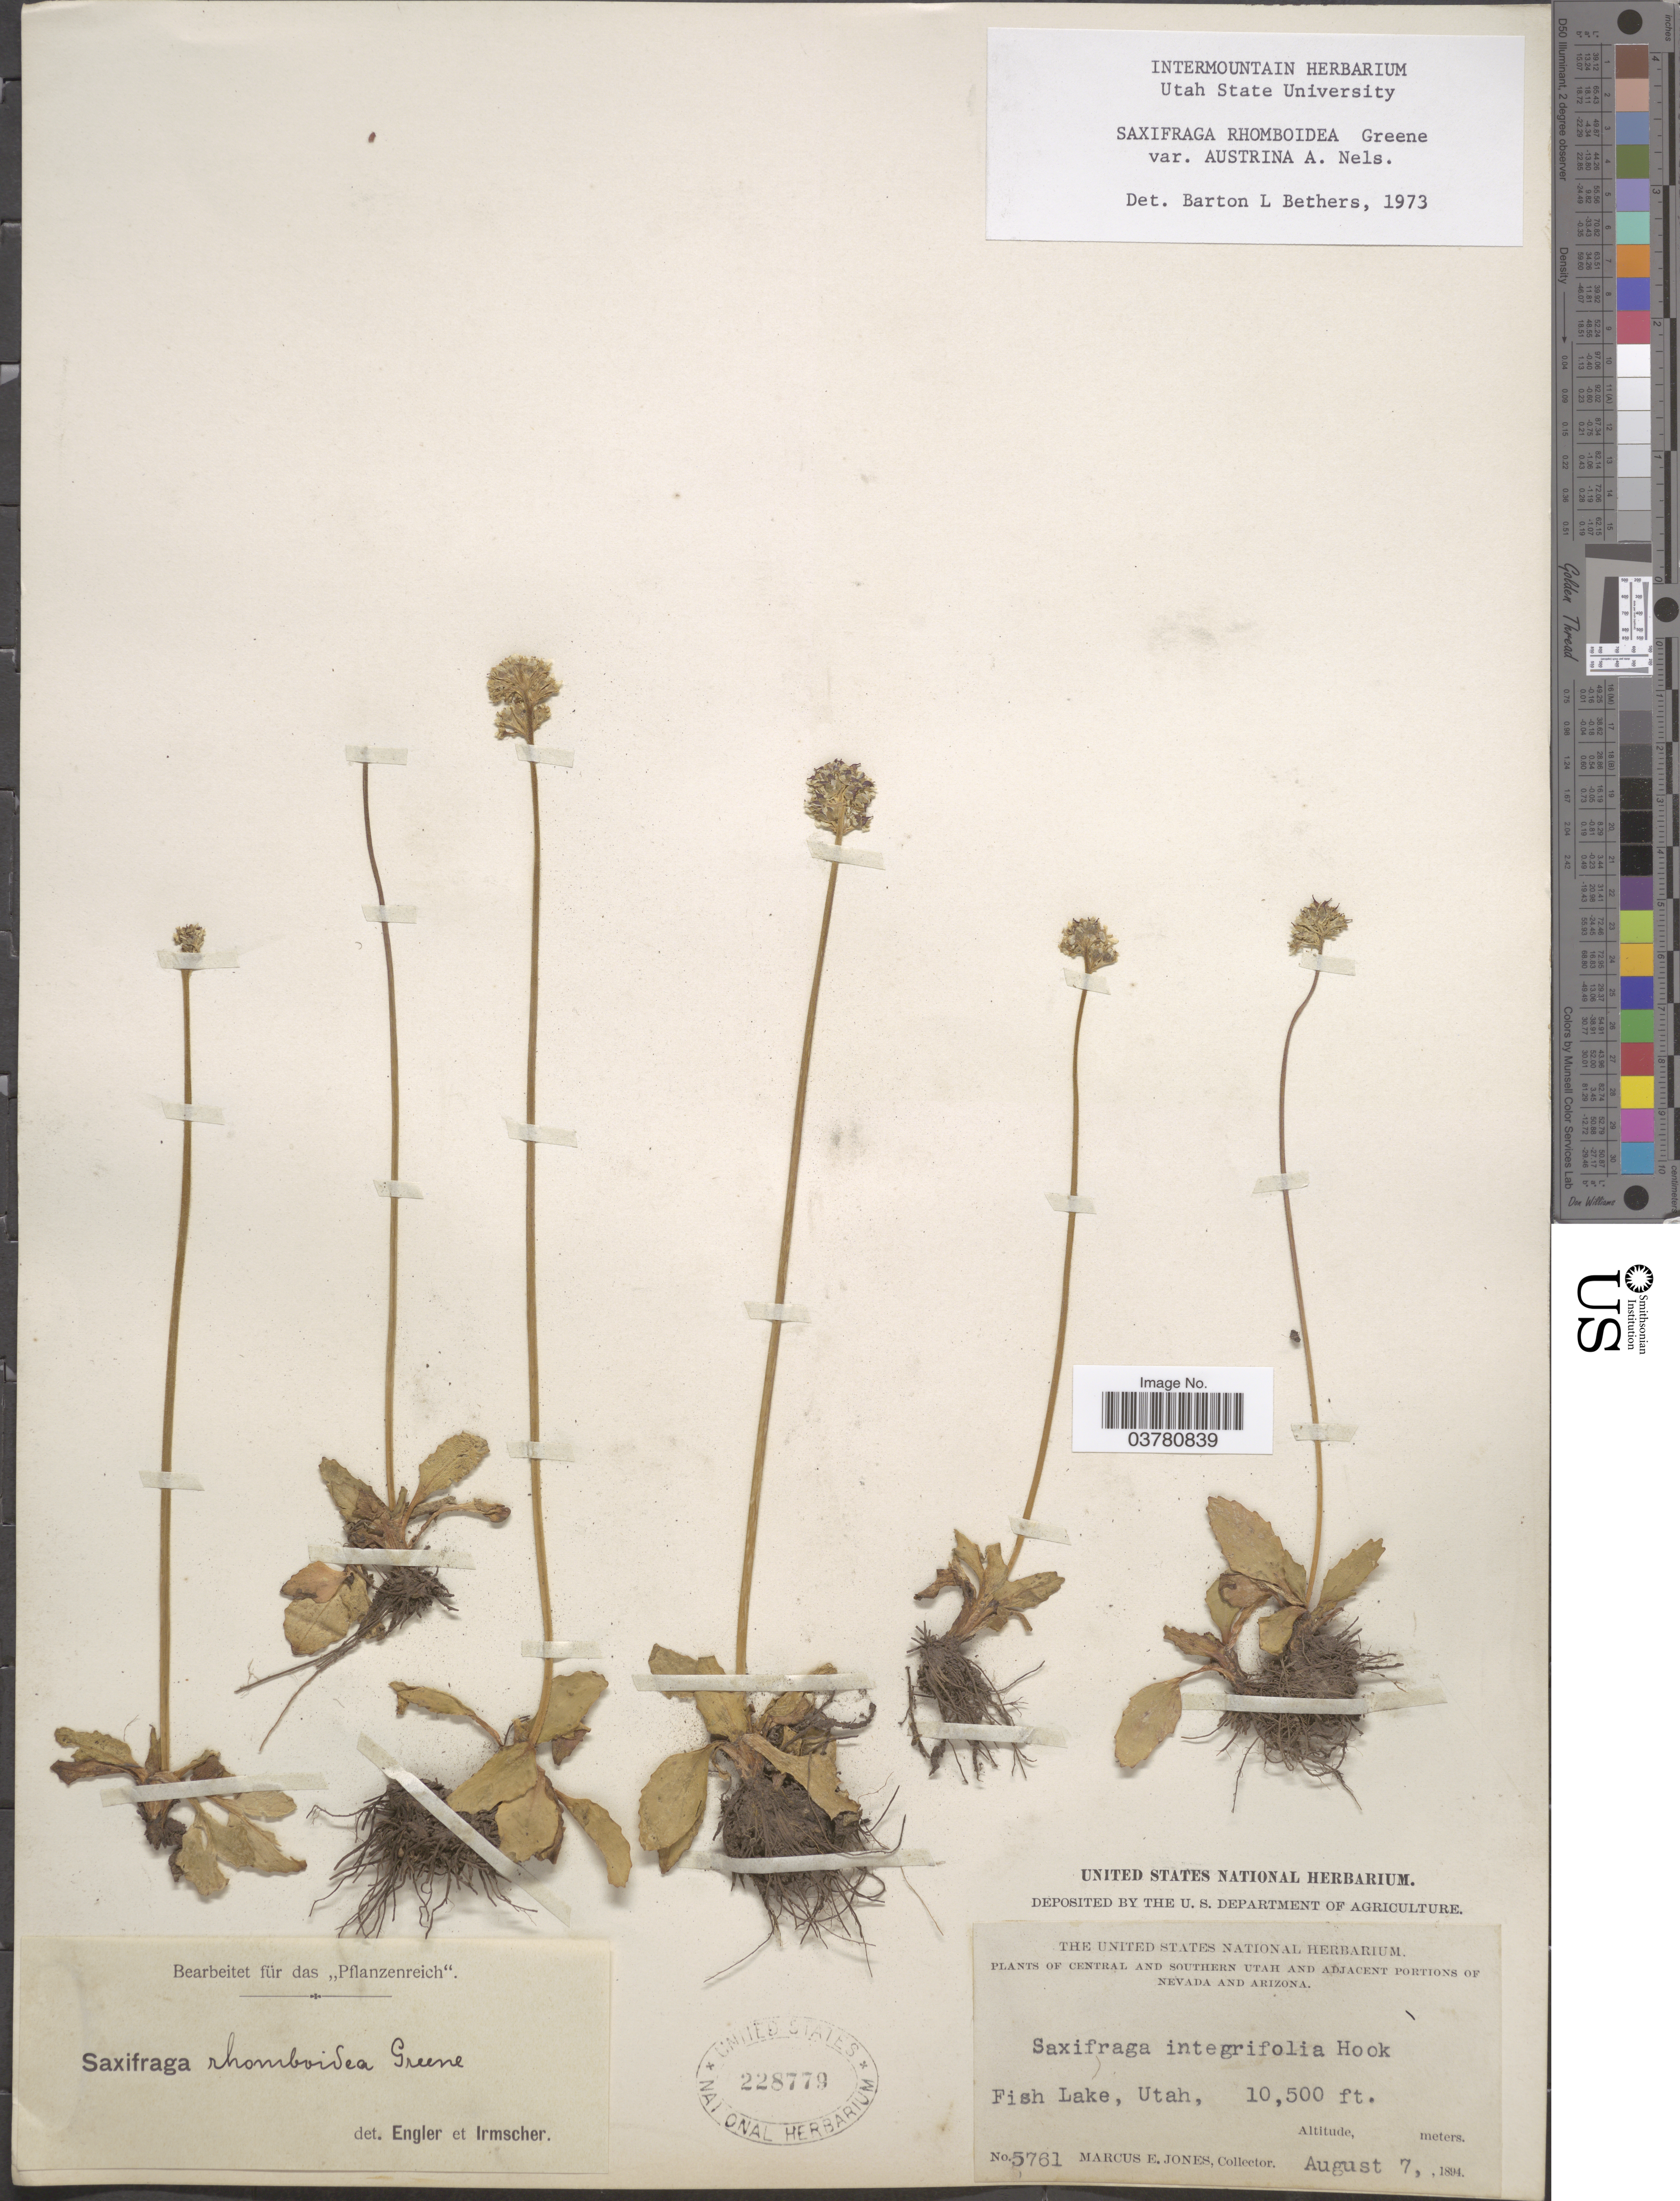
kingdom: Plantae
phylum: Tracheophyta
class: Magnoliopsida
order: Saxifragales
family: Saxifragaceae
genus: Micranthes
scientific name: Micranthes rhomboidea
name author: (Greene) Small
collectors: M. E. Jones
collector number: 5761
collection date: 1894-08-07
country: United States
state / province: Utah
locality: Central and Southern Utah. Fish Lake.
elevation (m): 3200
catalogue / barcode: US 228779